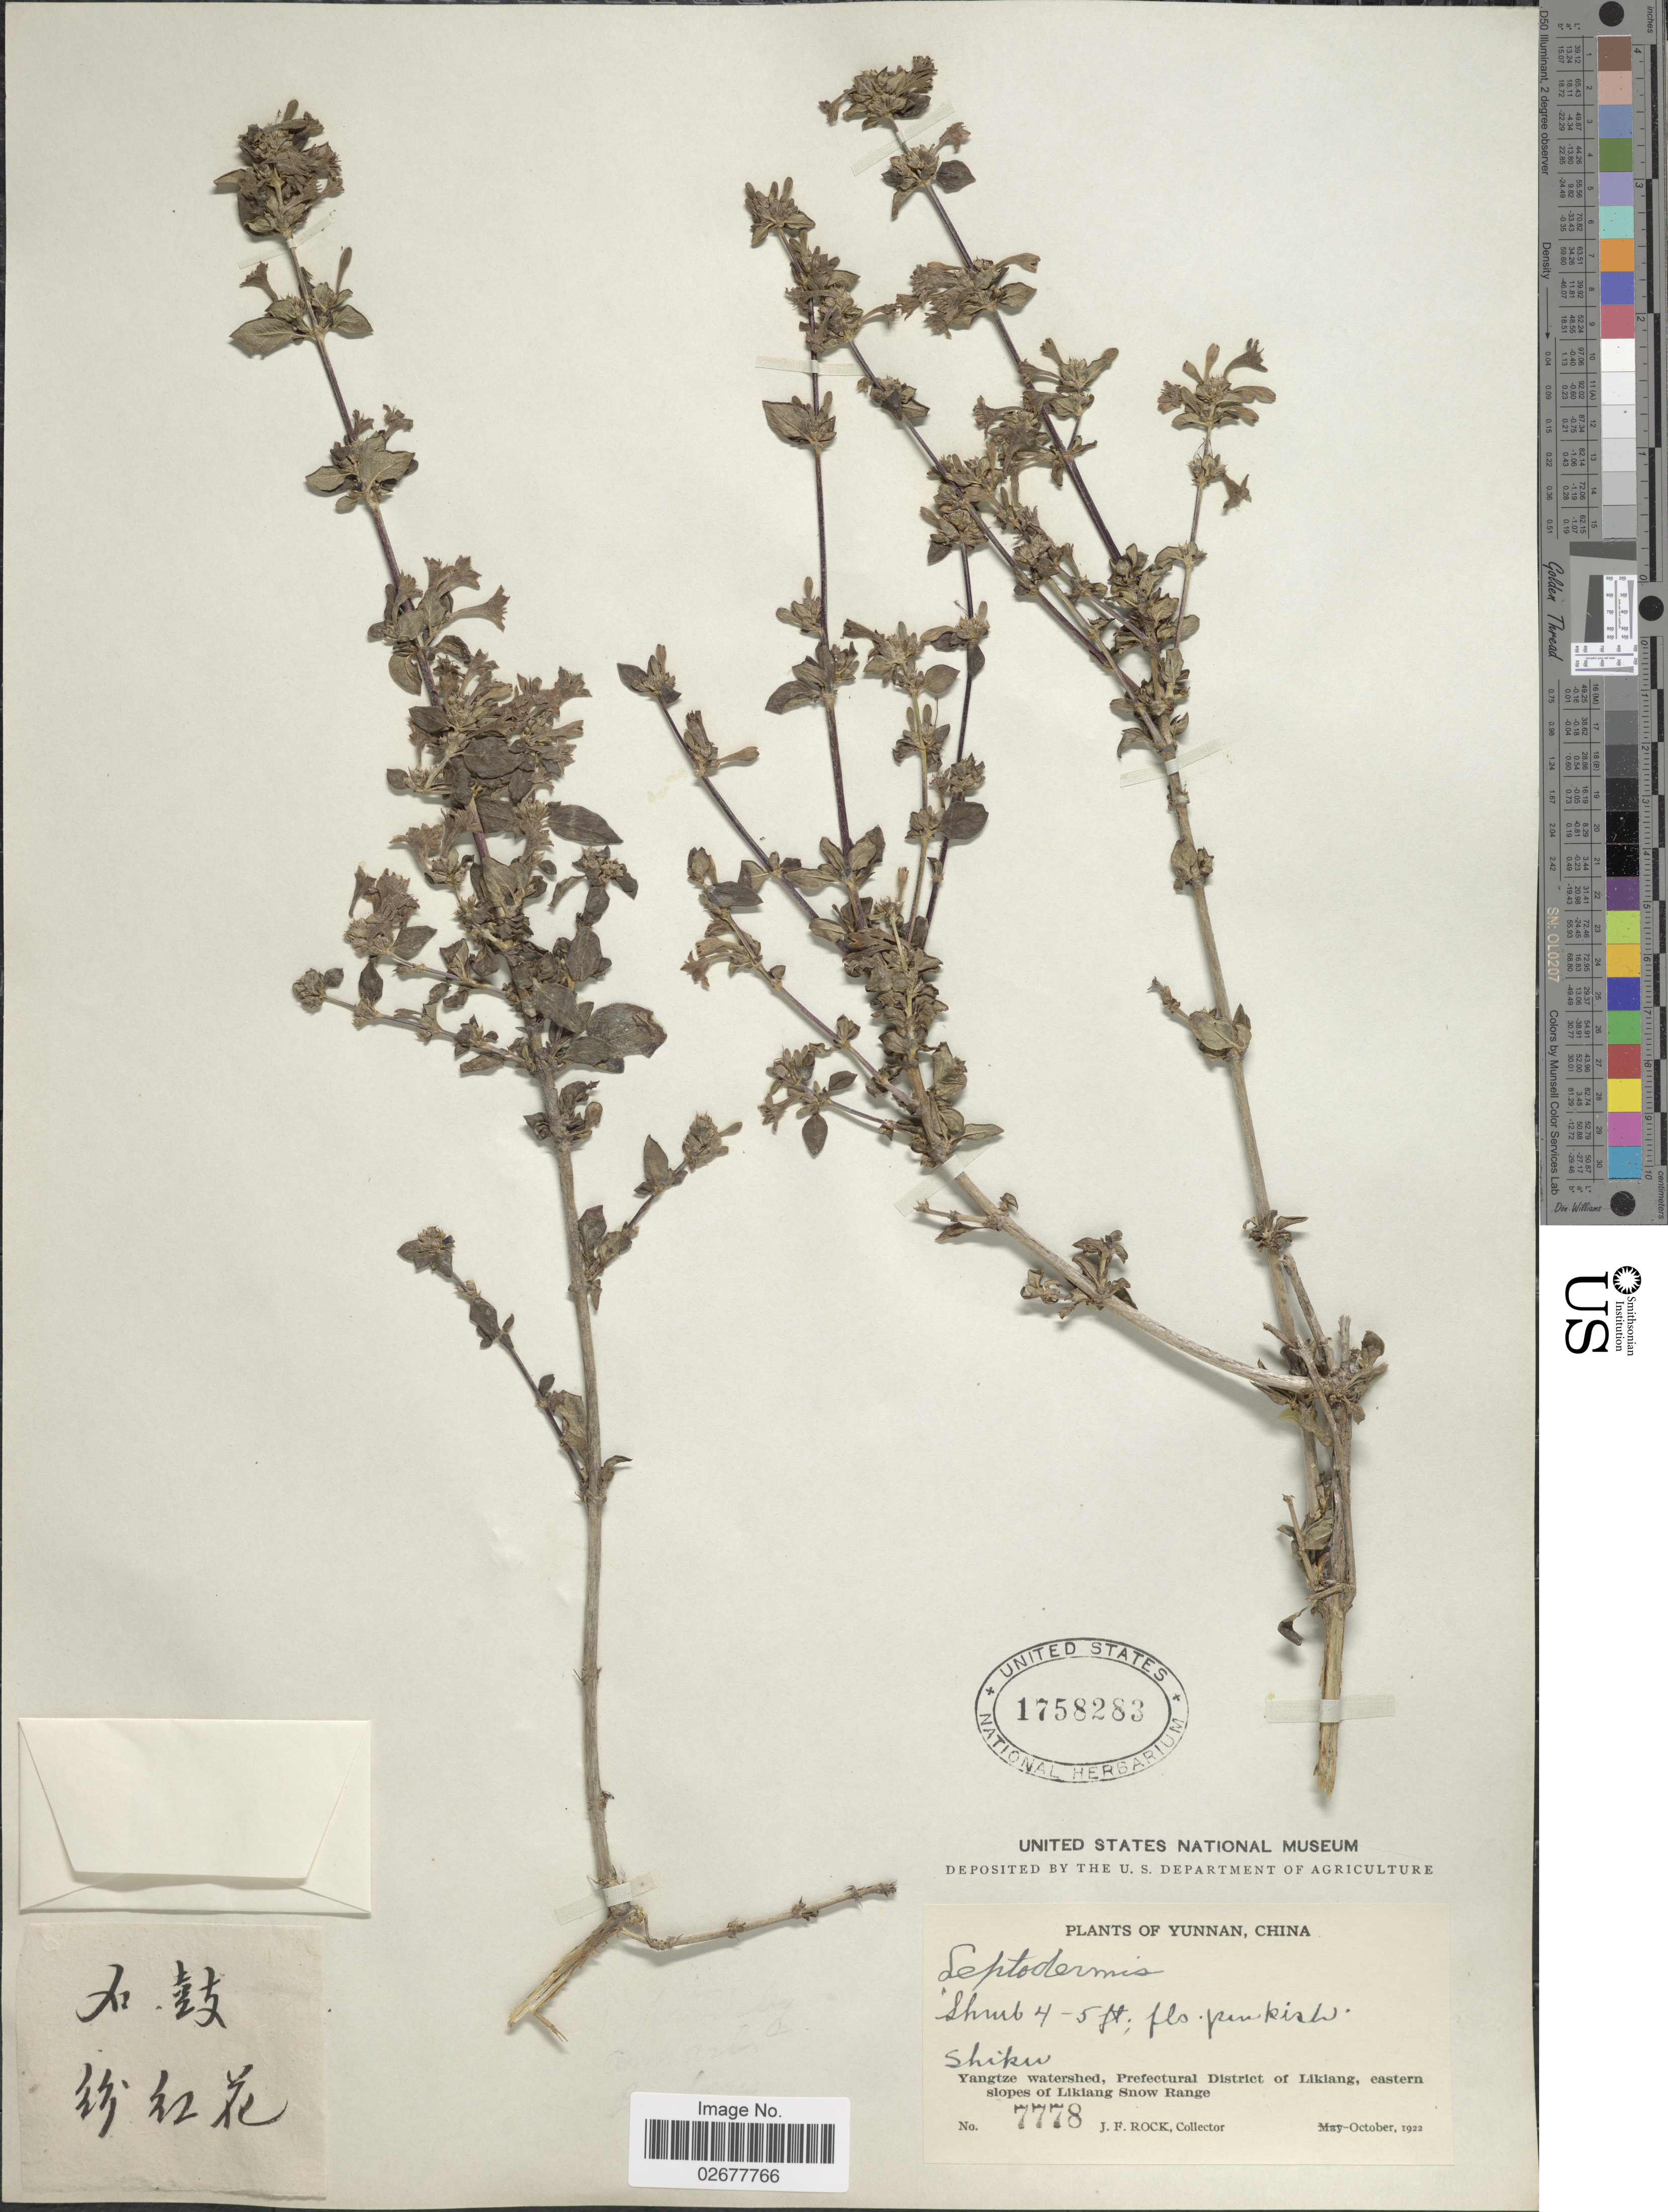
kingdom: Plantae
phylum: Tracheophyta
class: Magnoliopsida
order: Gentianales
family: Rubiaceae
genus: Leptodermis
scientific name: Leptodermis sp.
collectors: J. Rock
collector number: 7778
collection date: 1922-10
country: China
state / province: Yunnan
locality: Shiku. Yangtze watershed, Prefectural District of Likiang, eastern slopes of Likiang Snow Range.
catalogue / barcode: US 1758283